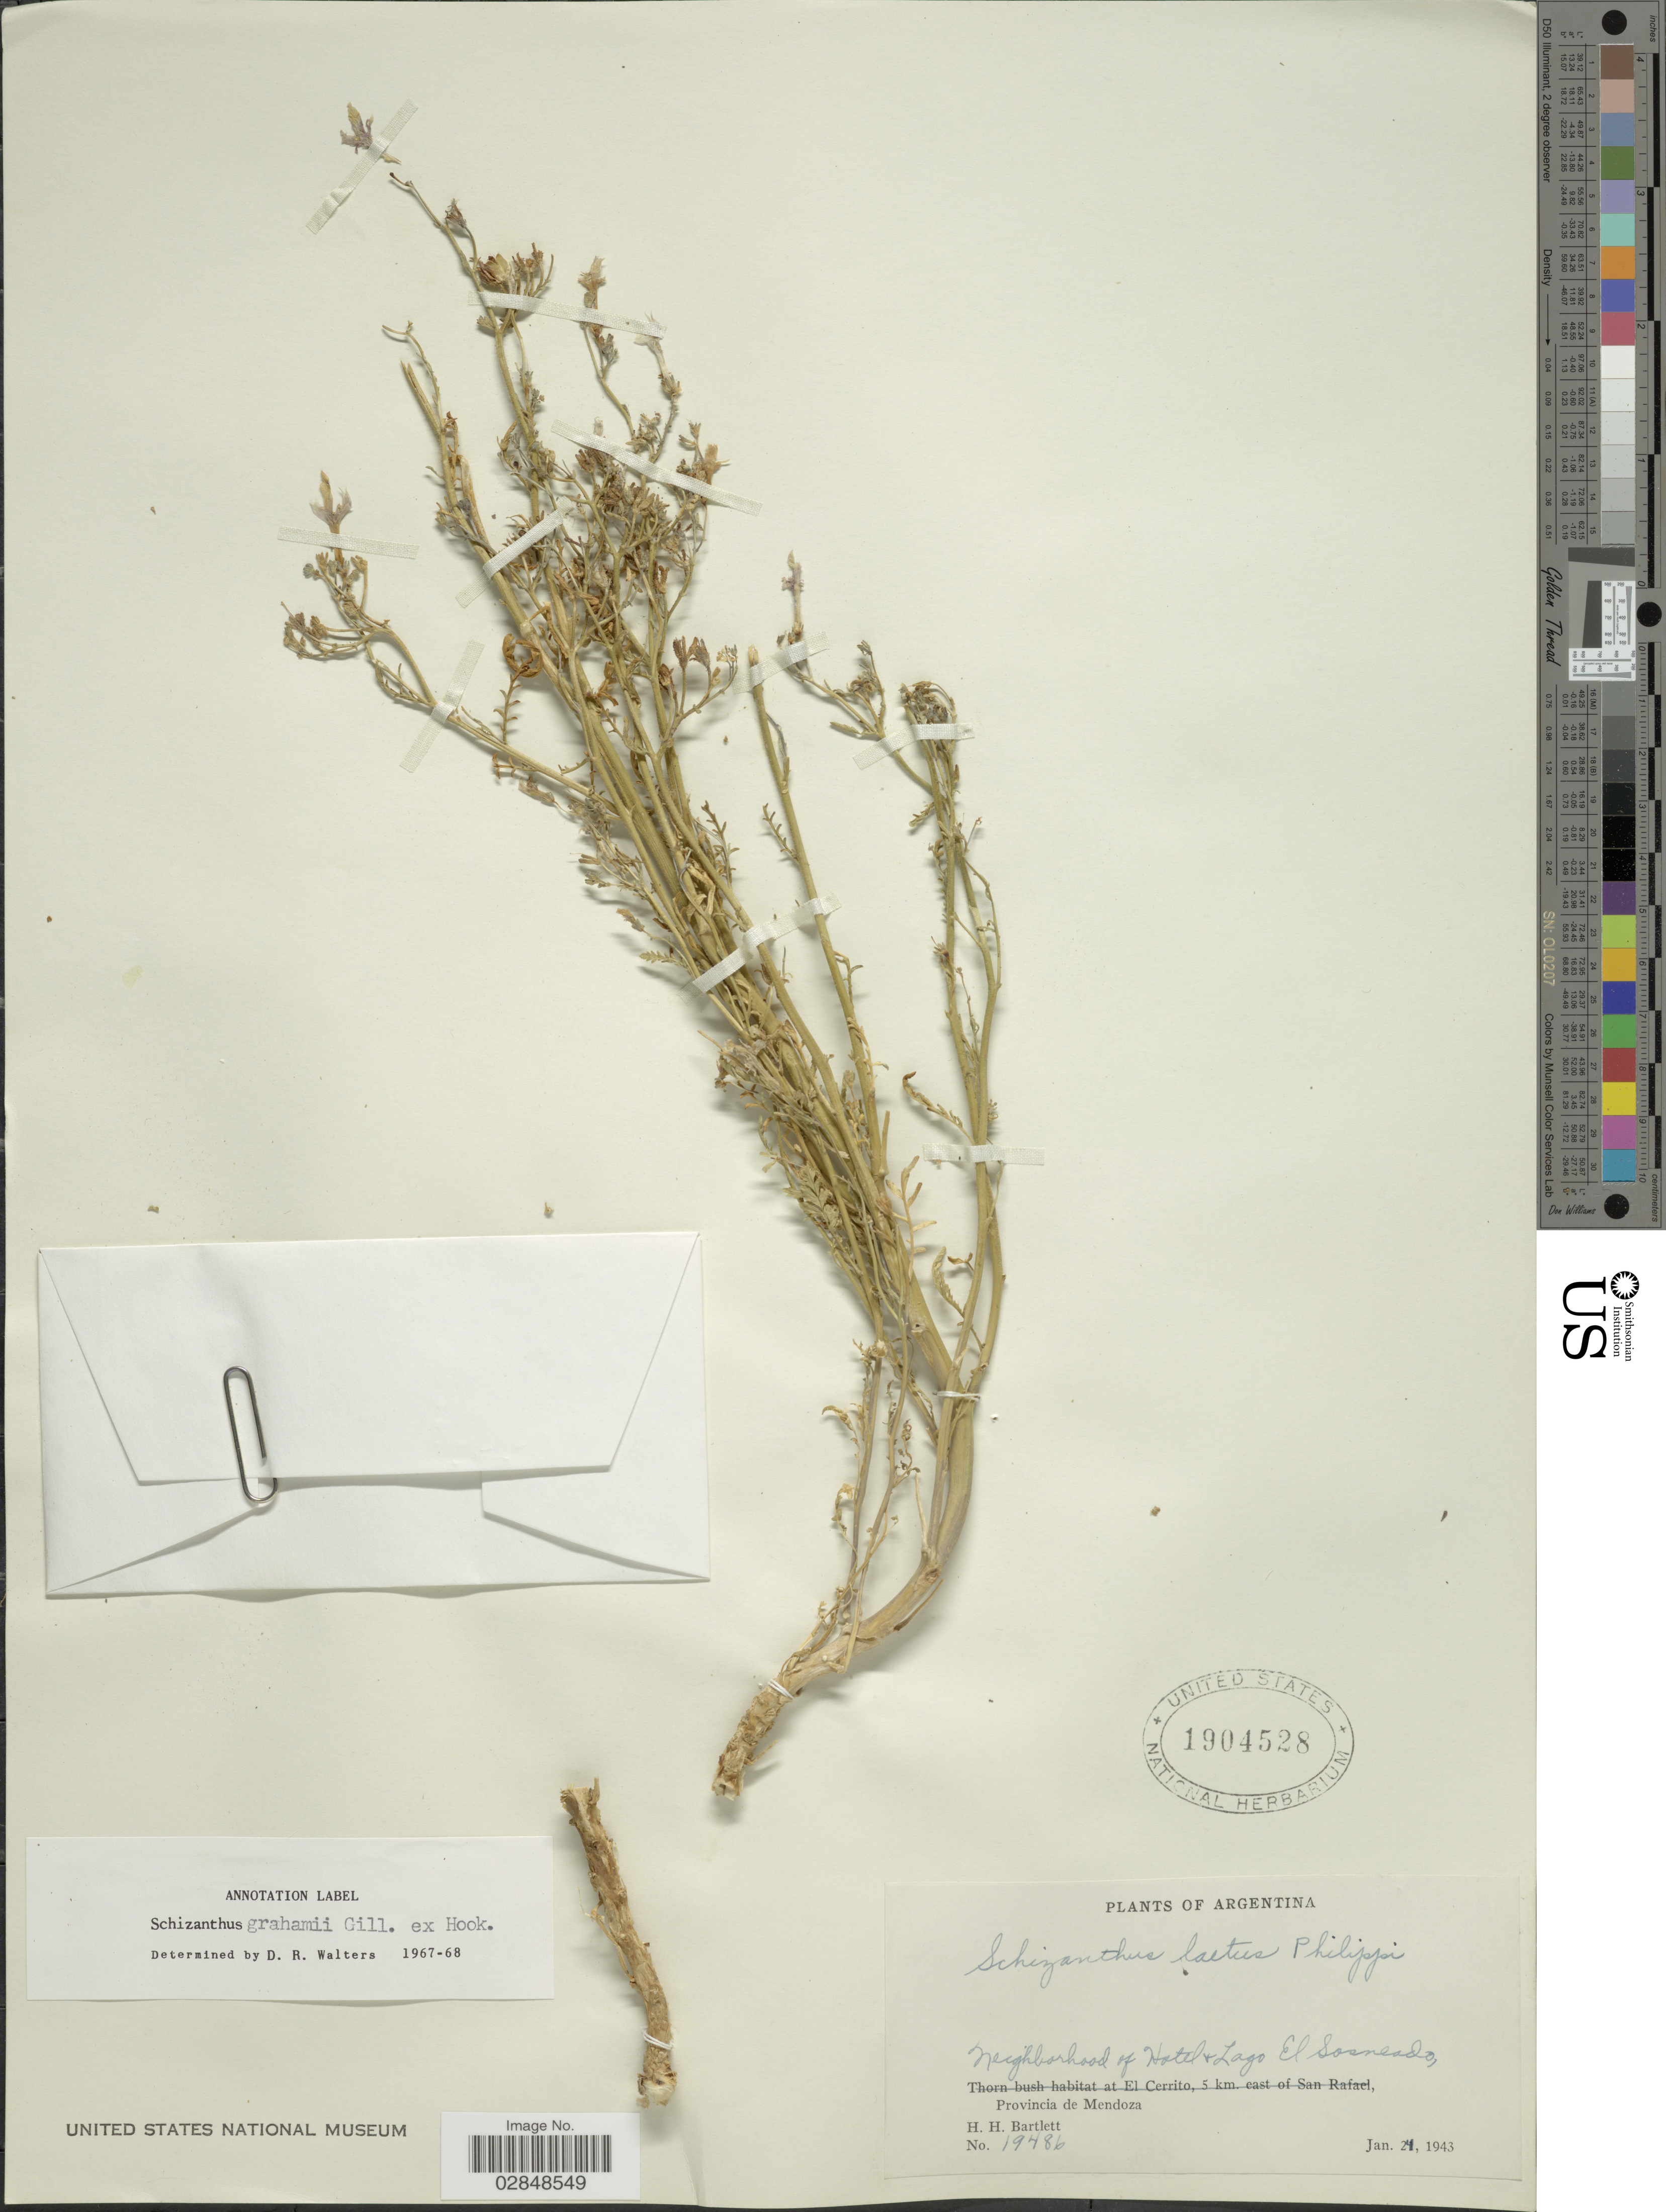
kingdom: Plantae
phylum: Tracheophyta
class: Magnoliopsida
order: Solanales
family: Solanaceae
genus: Schizanthus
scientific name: Schizanthus grahamii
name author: Gillies ex Hook.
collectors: H. H. Bartlett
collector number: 19486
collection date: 1943-01-24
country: Argentina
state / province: Mendoza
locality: Neighborhood of Hotel & Lago El Sosneado.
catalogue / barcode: US 1904528